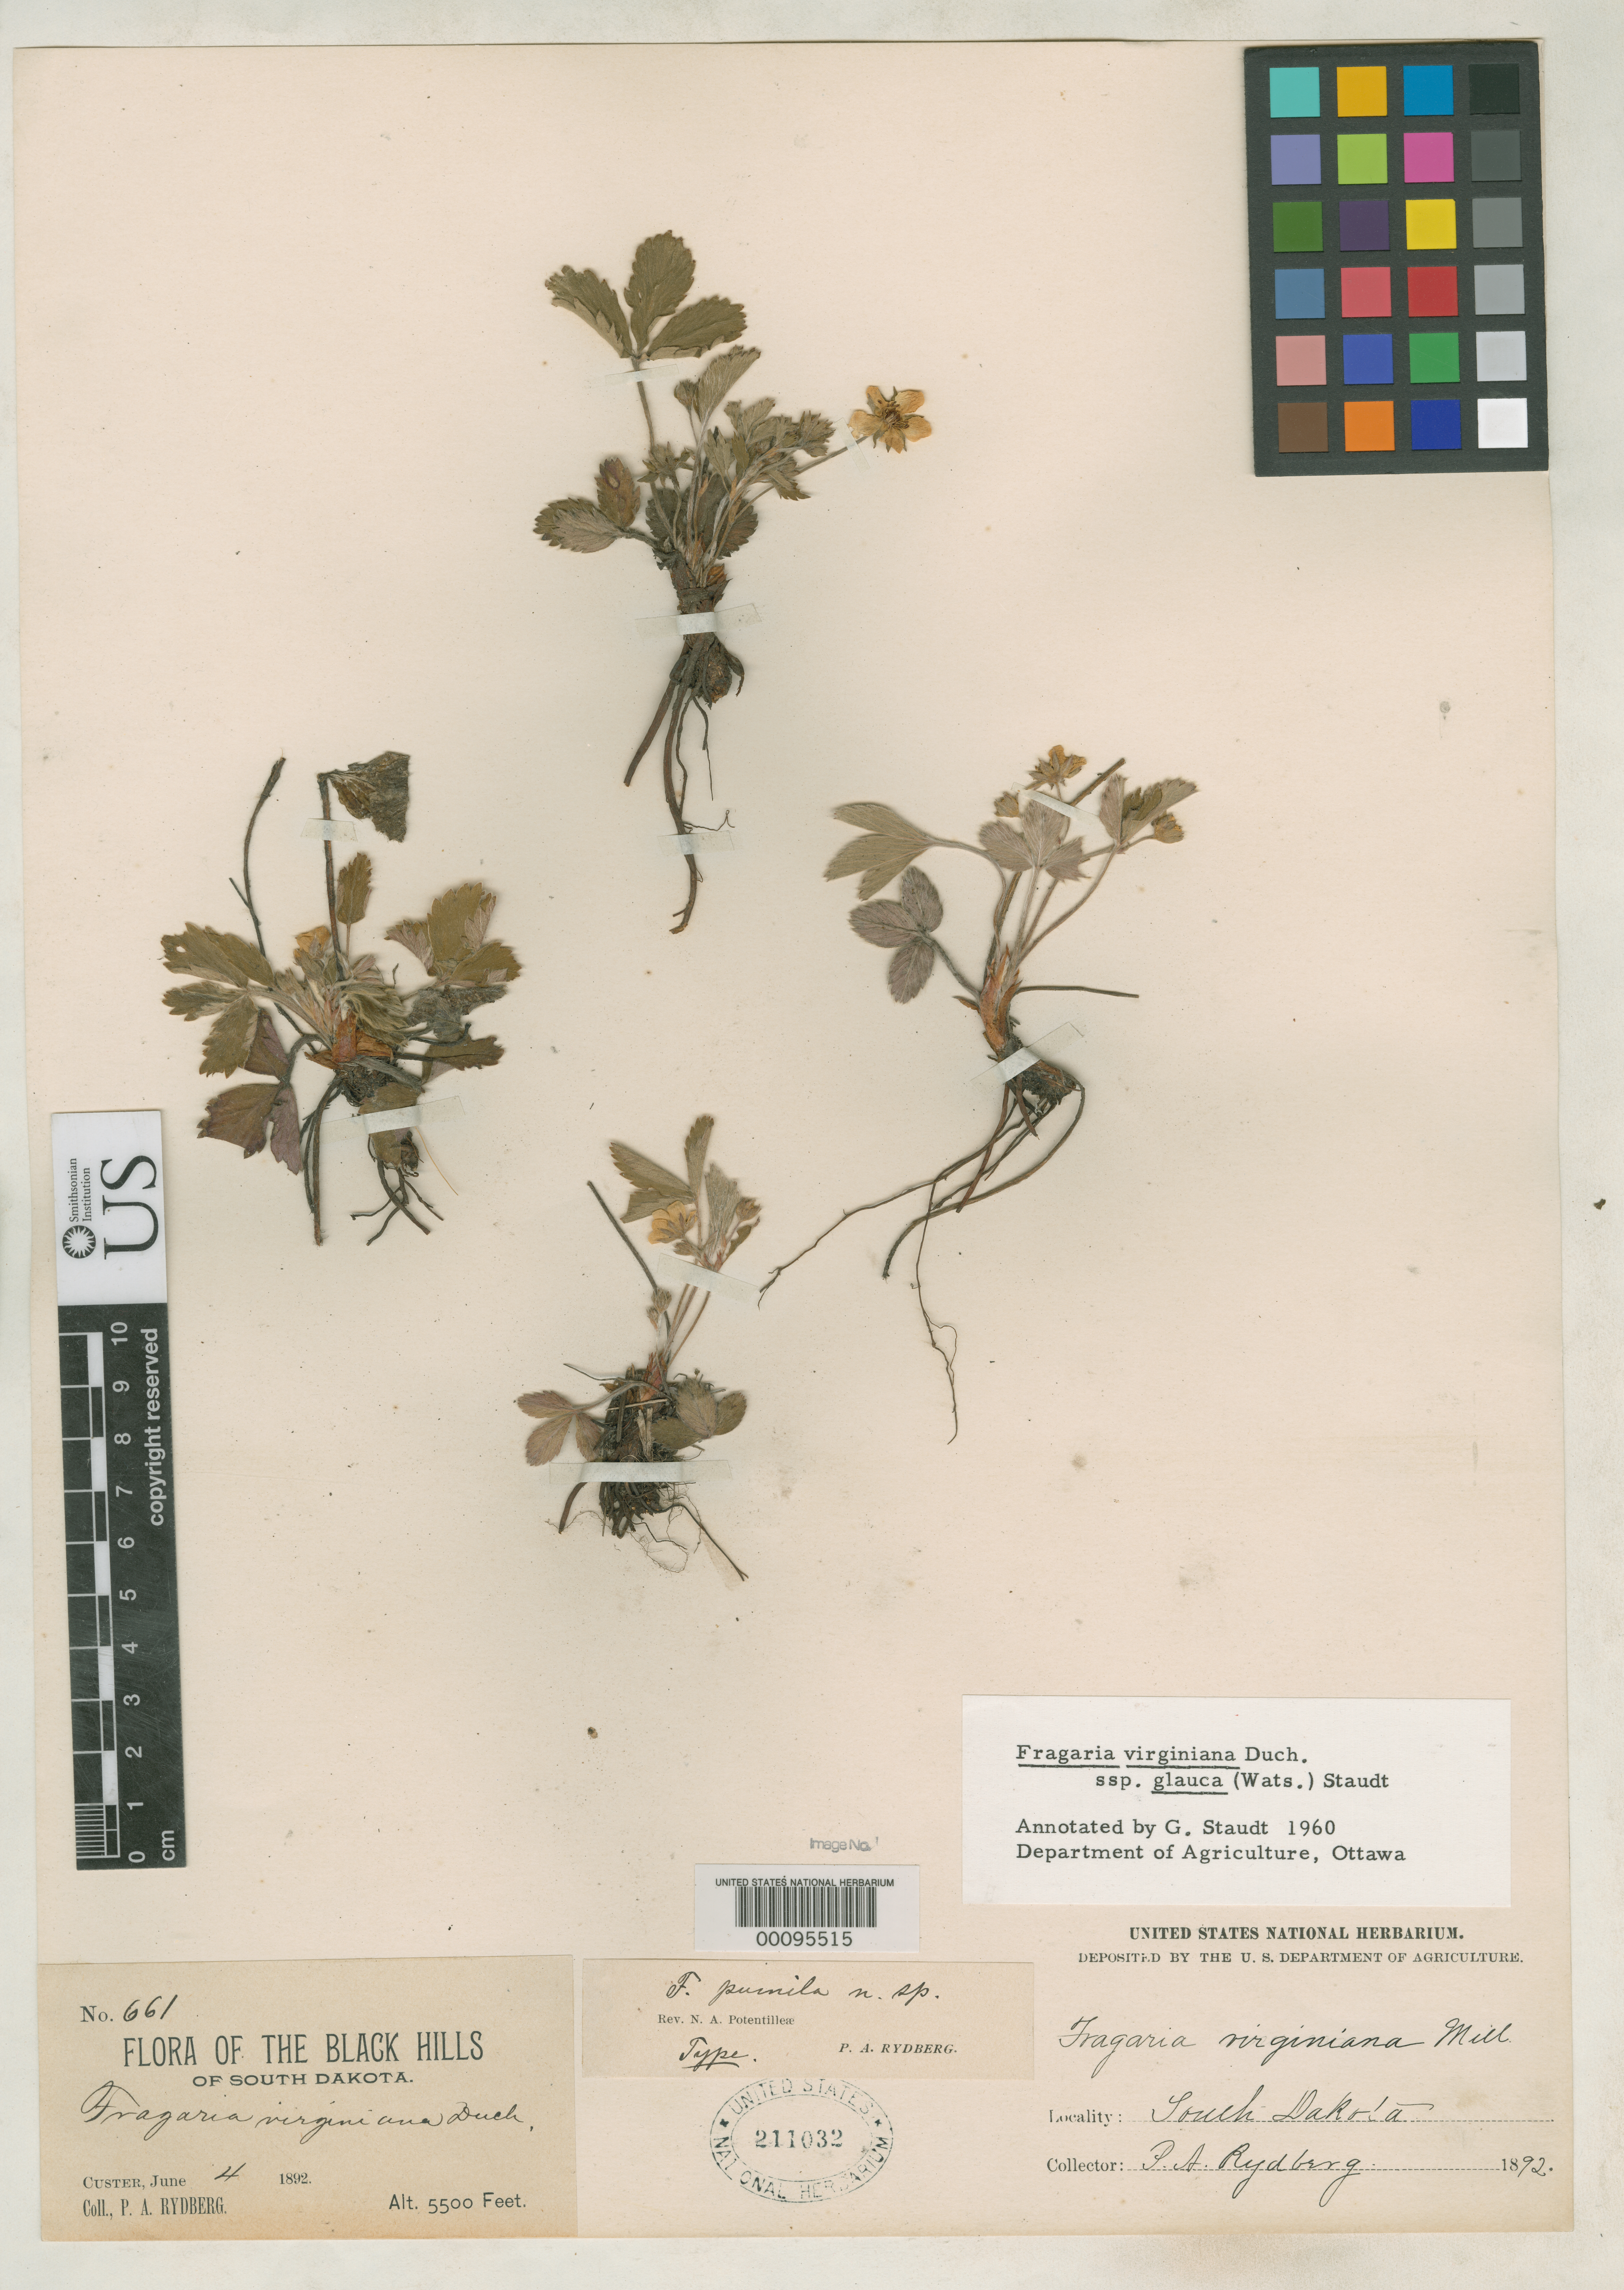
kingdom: Plantae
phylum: Tracheophyta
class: Magnoliopsida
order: Rosales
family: Rosaceae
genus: Fragaria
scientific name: Fragaria pumila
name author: Rydb.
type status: Isotype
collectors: P. A. Rydberg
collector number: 661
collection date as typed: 04 Jun 1892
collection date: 1892-06-04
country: United States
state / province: South Dakota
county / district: Custer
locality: Custer.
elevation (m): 1676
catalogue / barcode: US 211032